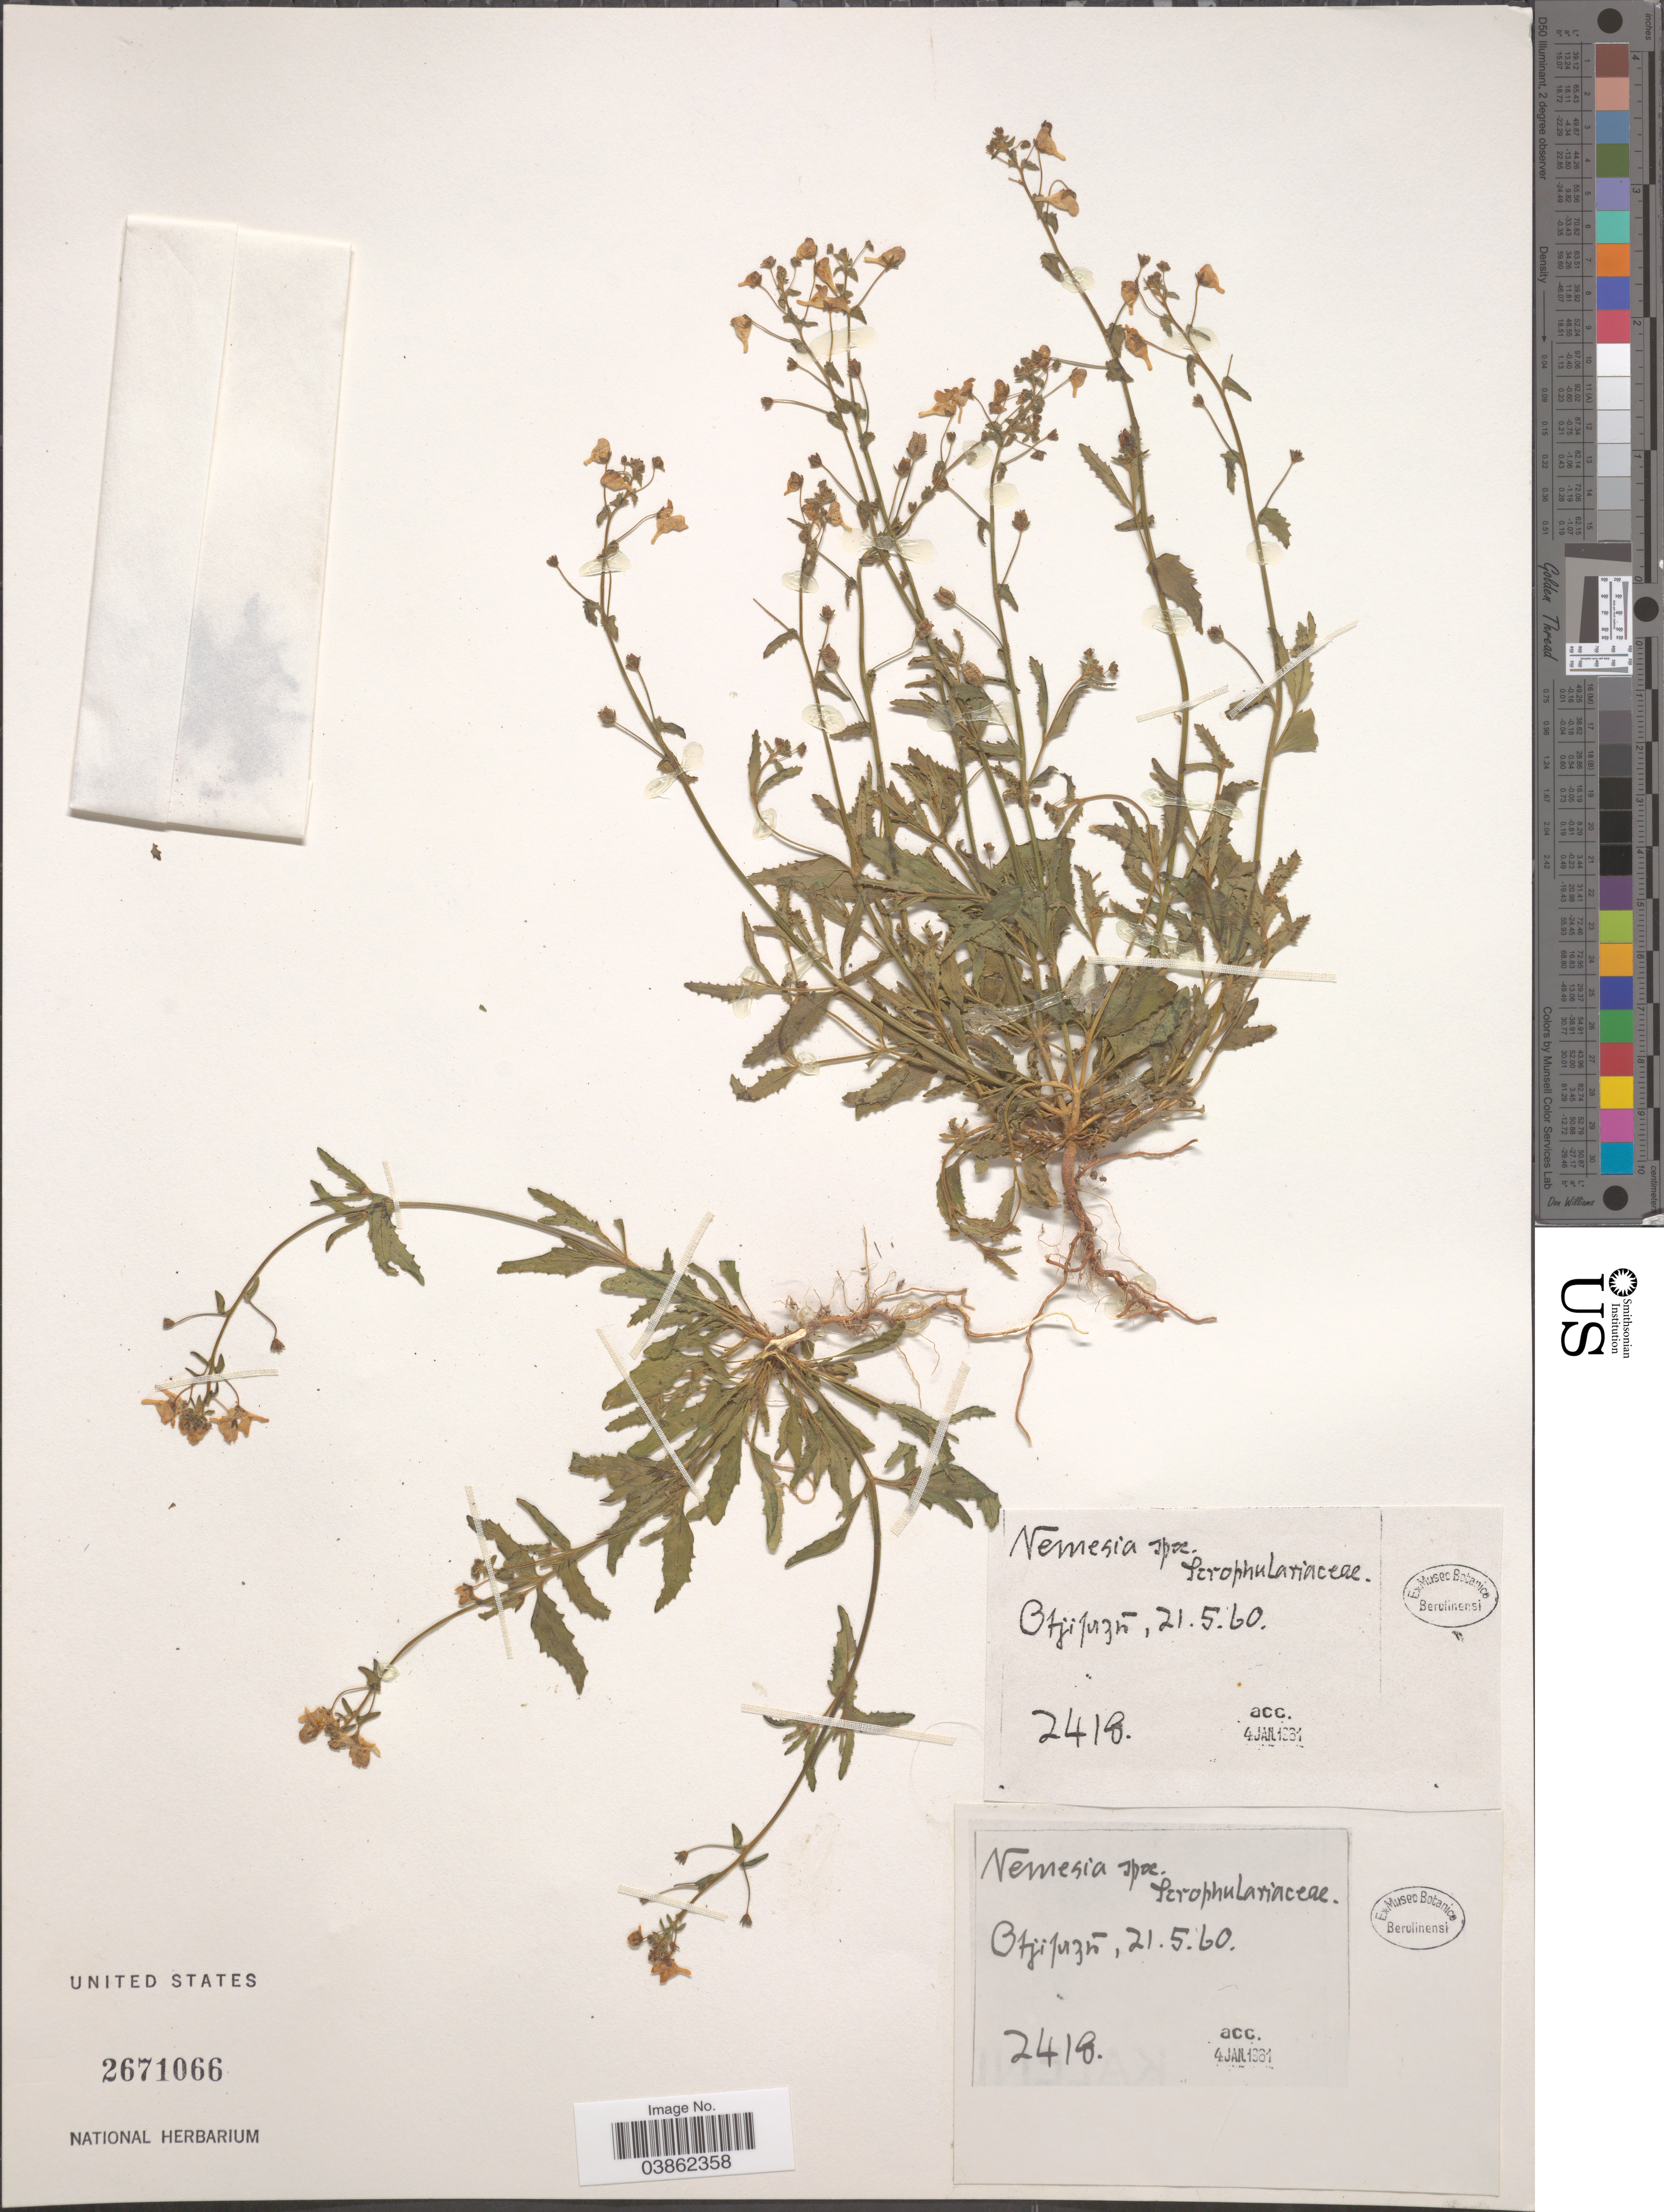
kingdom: Plantae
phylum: Tracheophyta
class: Magnoliopsida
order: Lamiales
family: Scrophulariaceae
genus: Nemesia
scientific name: Nemesia sp.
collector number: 2418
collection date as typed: Transcribed d/m/y: 21/5/60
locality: Otjifuzu [interpreted].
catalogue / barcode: US 2671066